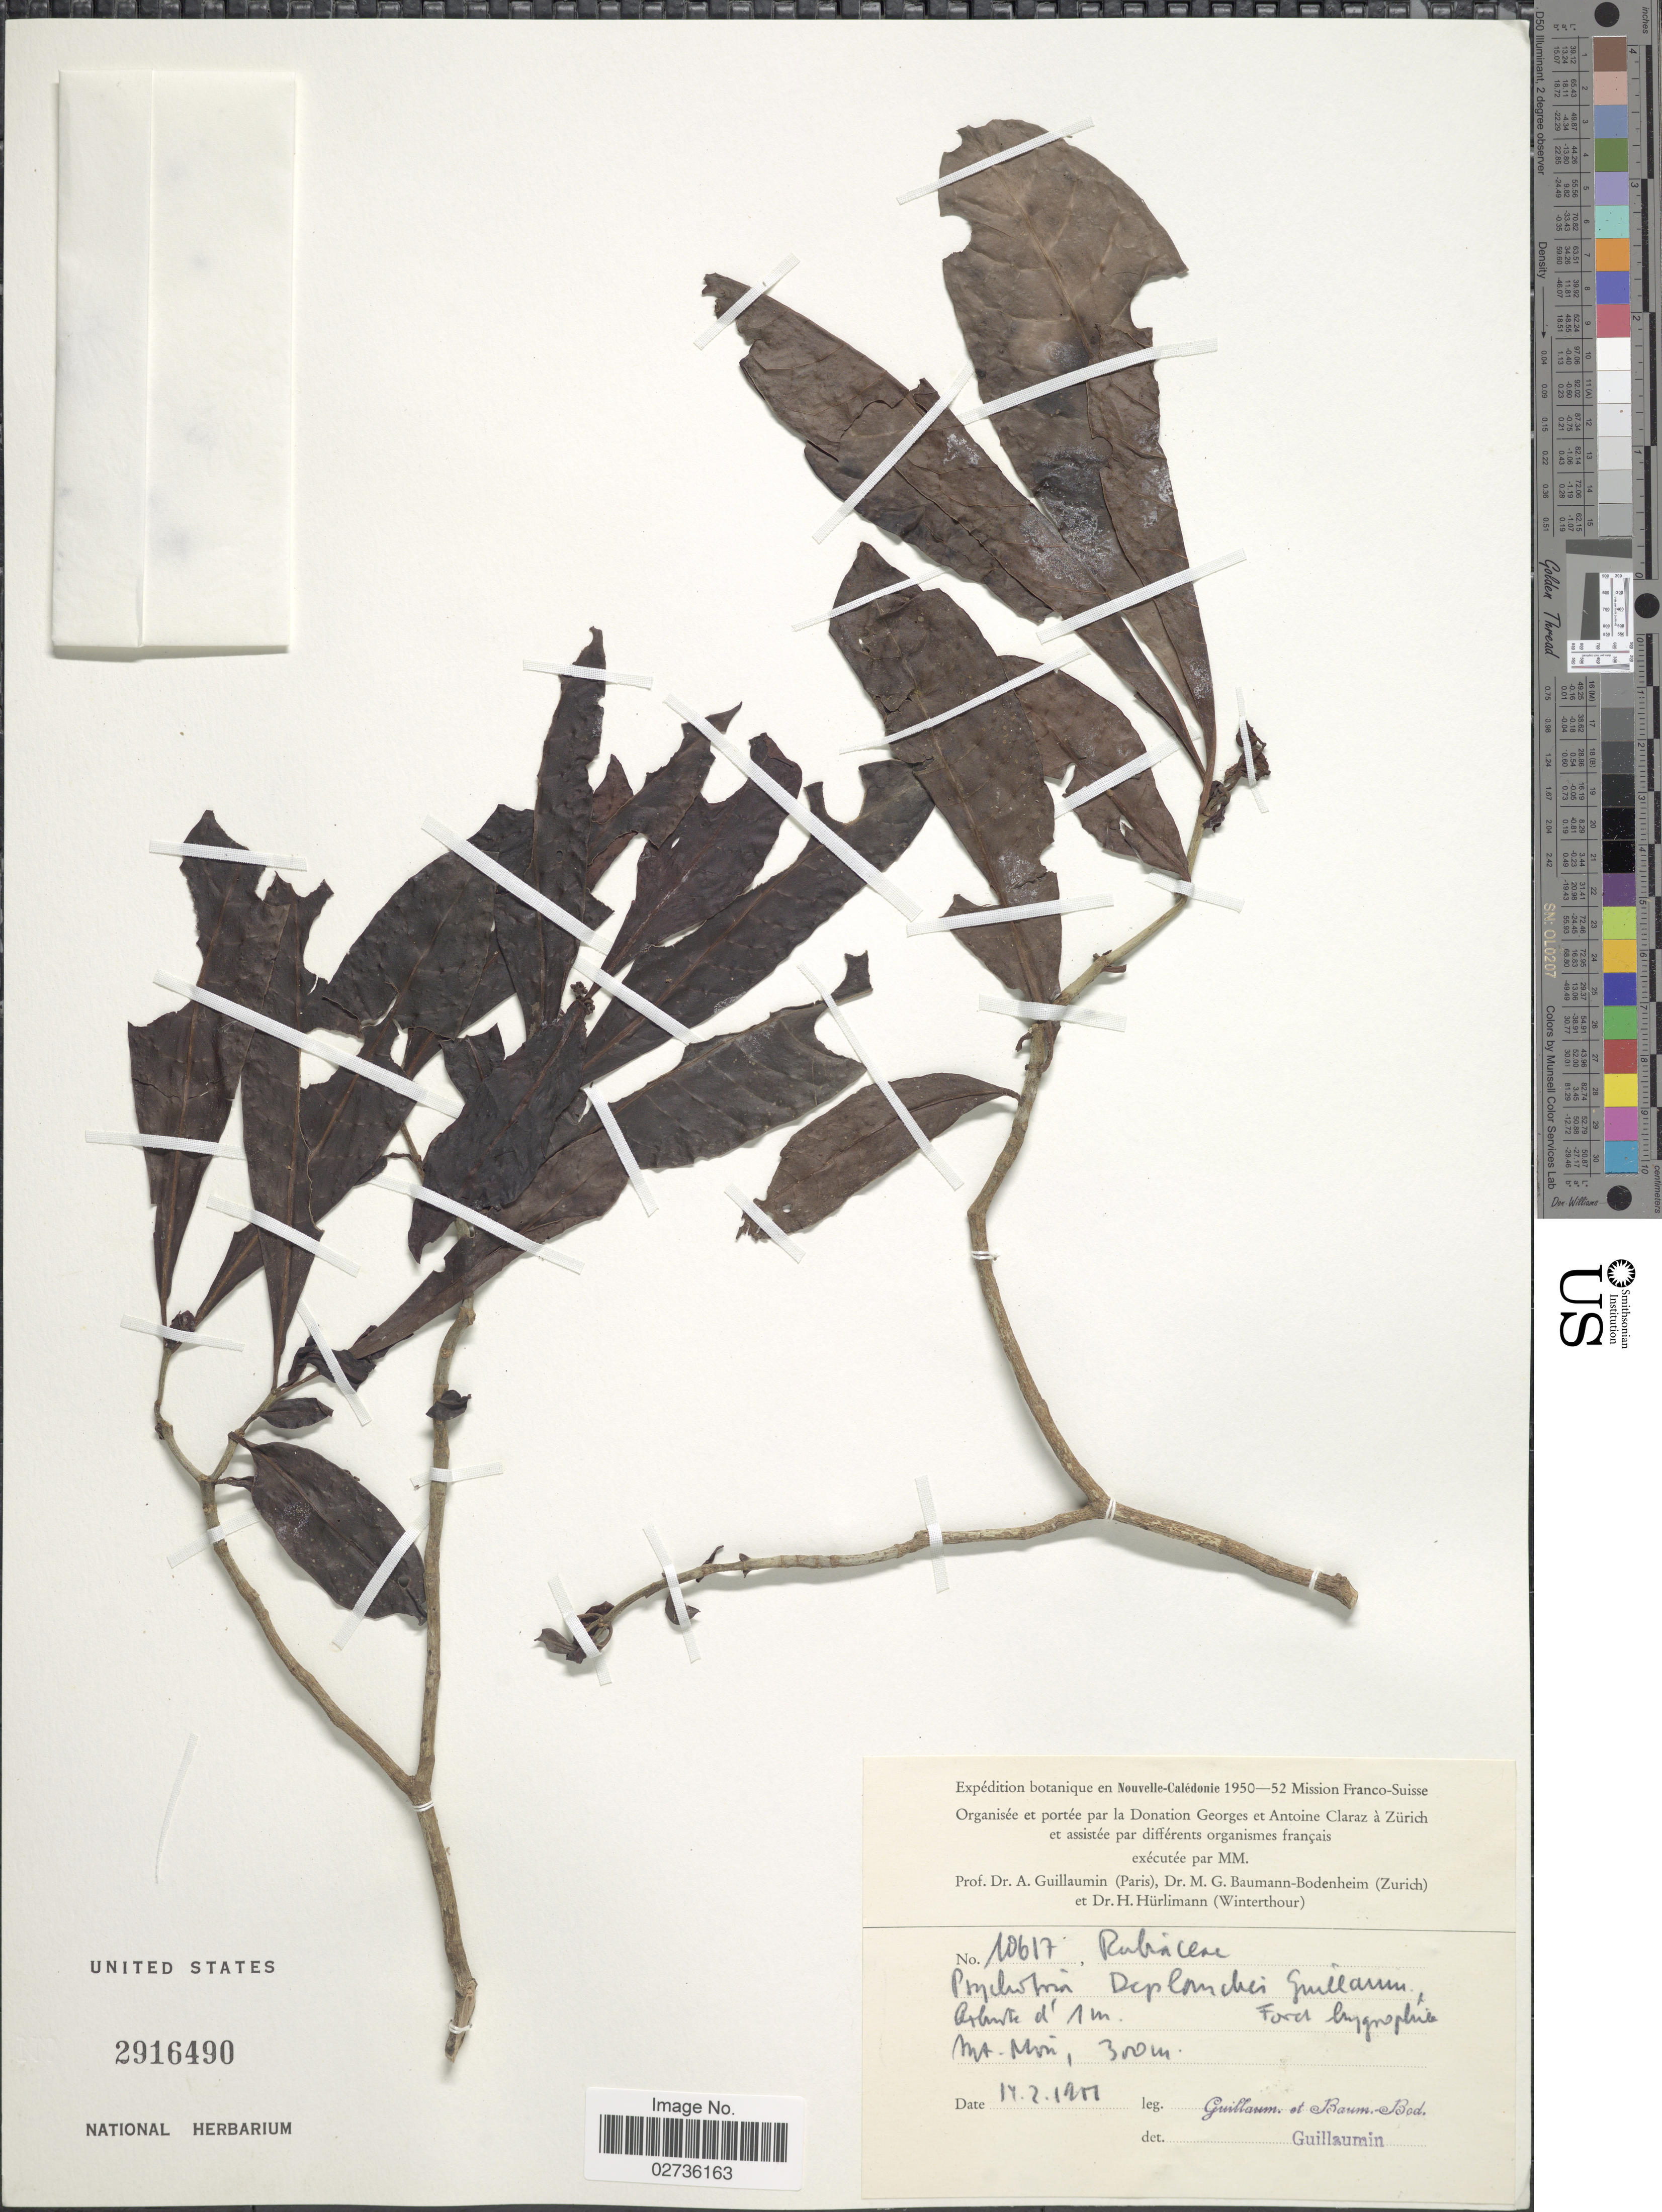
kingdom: Plantae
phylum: Tracheophyta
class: Magnoliopsida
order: Gentianales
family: Rubiaceae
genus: Psychotria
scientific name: Psychotria deplanchei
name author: (Beauvis.) Guillaumin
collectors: A. Guillaumin & M. G. Baumann-Bodenheim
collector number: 10617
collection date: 1951-02-14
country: New Caledonia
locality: Nouvelle Caledonie. Mt. Mou [interpreted].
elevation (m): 300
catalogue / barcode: US 2916490